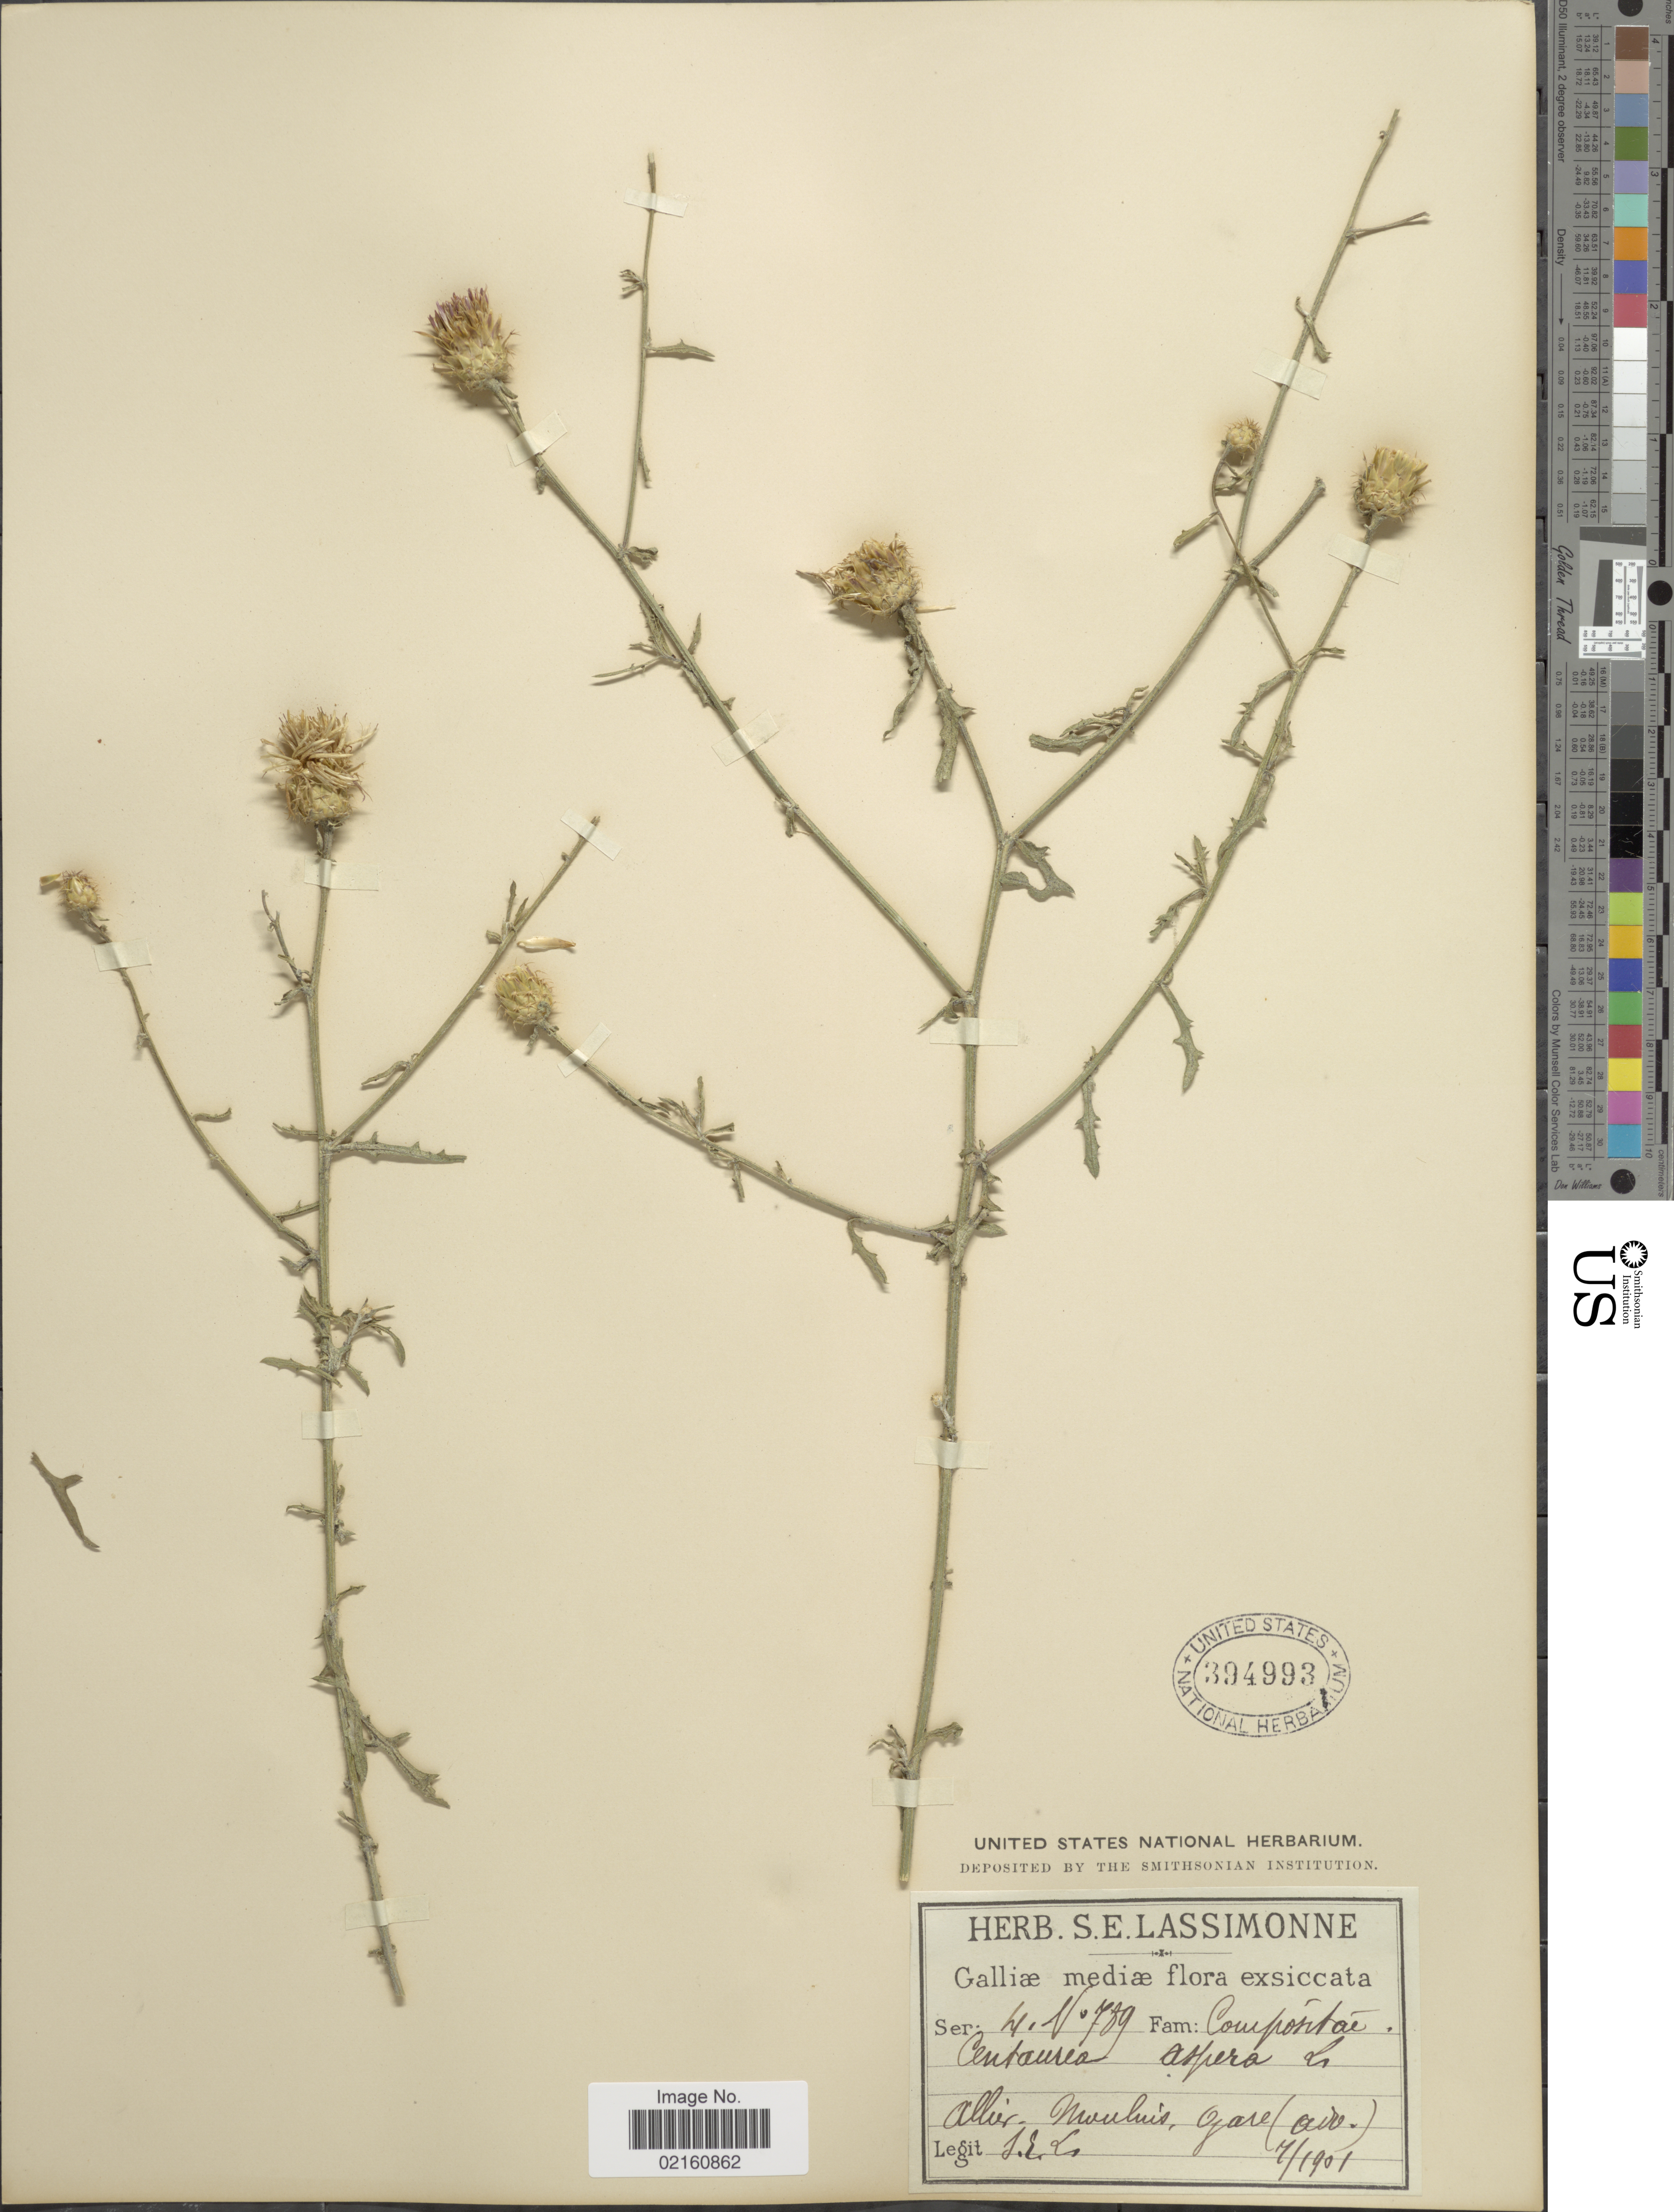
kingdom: Plantae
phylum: Tracheophyta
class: Magnoliopsida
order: Asterales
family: Asteraceae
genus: Centaurea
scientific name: Centaurea aspera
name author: L.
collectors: S. Lassimonne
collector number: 789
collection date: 1901-07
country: France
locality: Galliae, Allier, Moulins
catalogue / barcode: US 394993